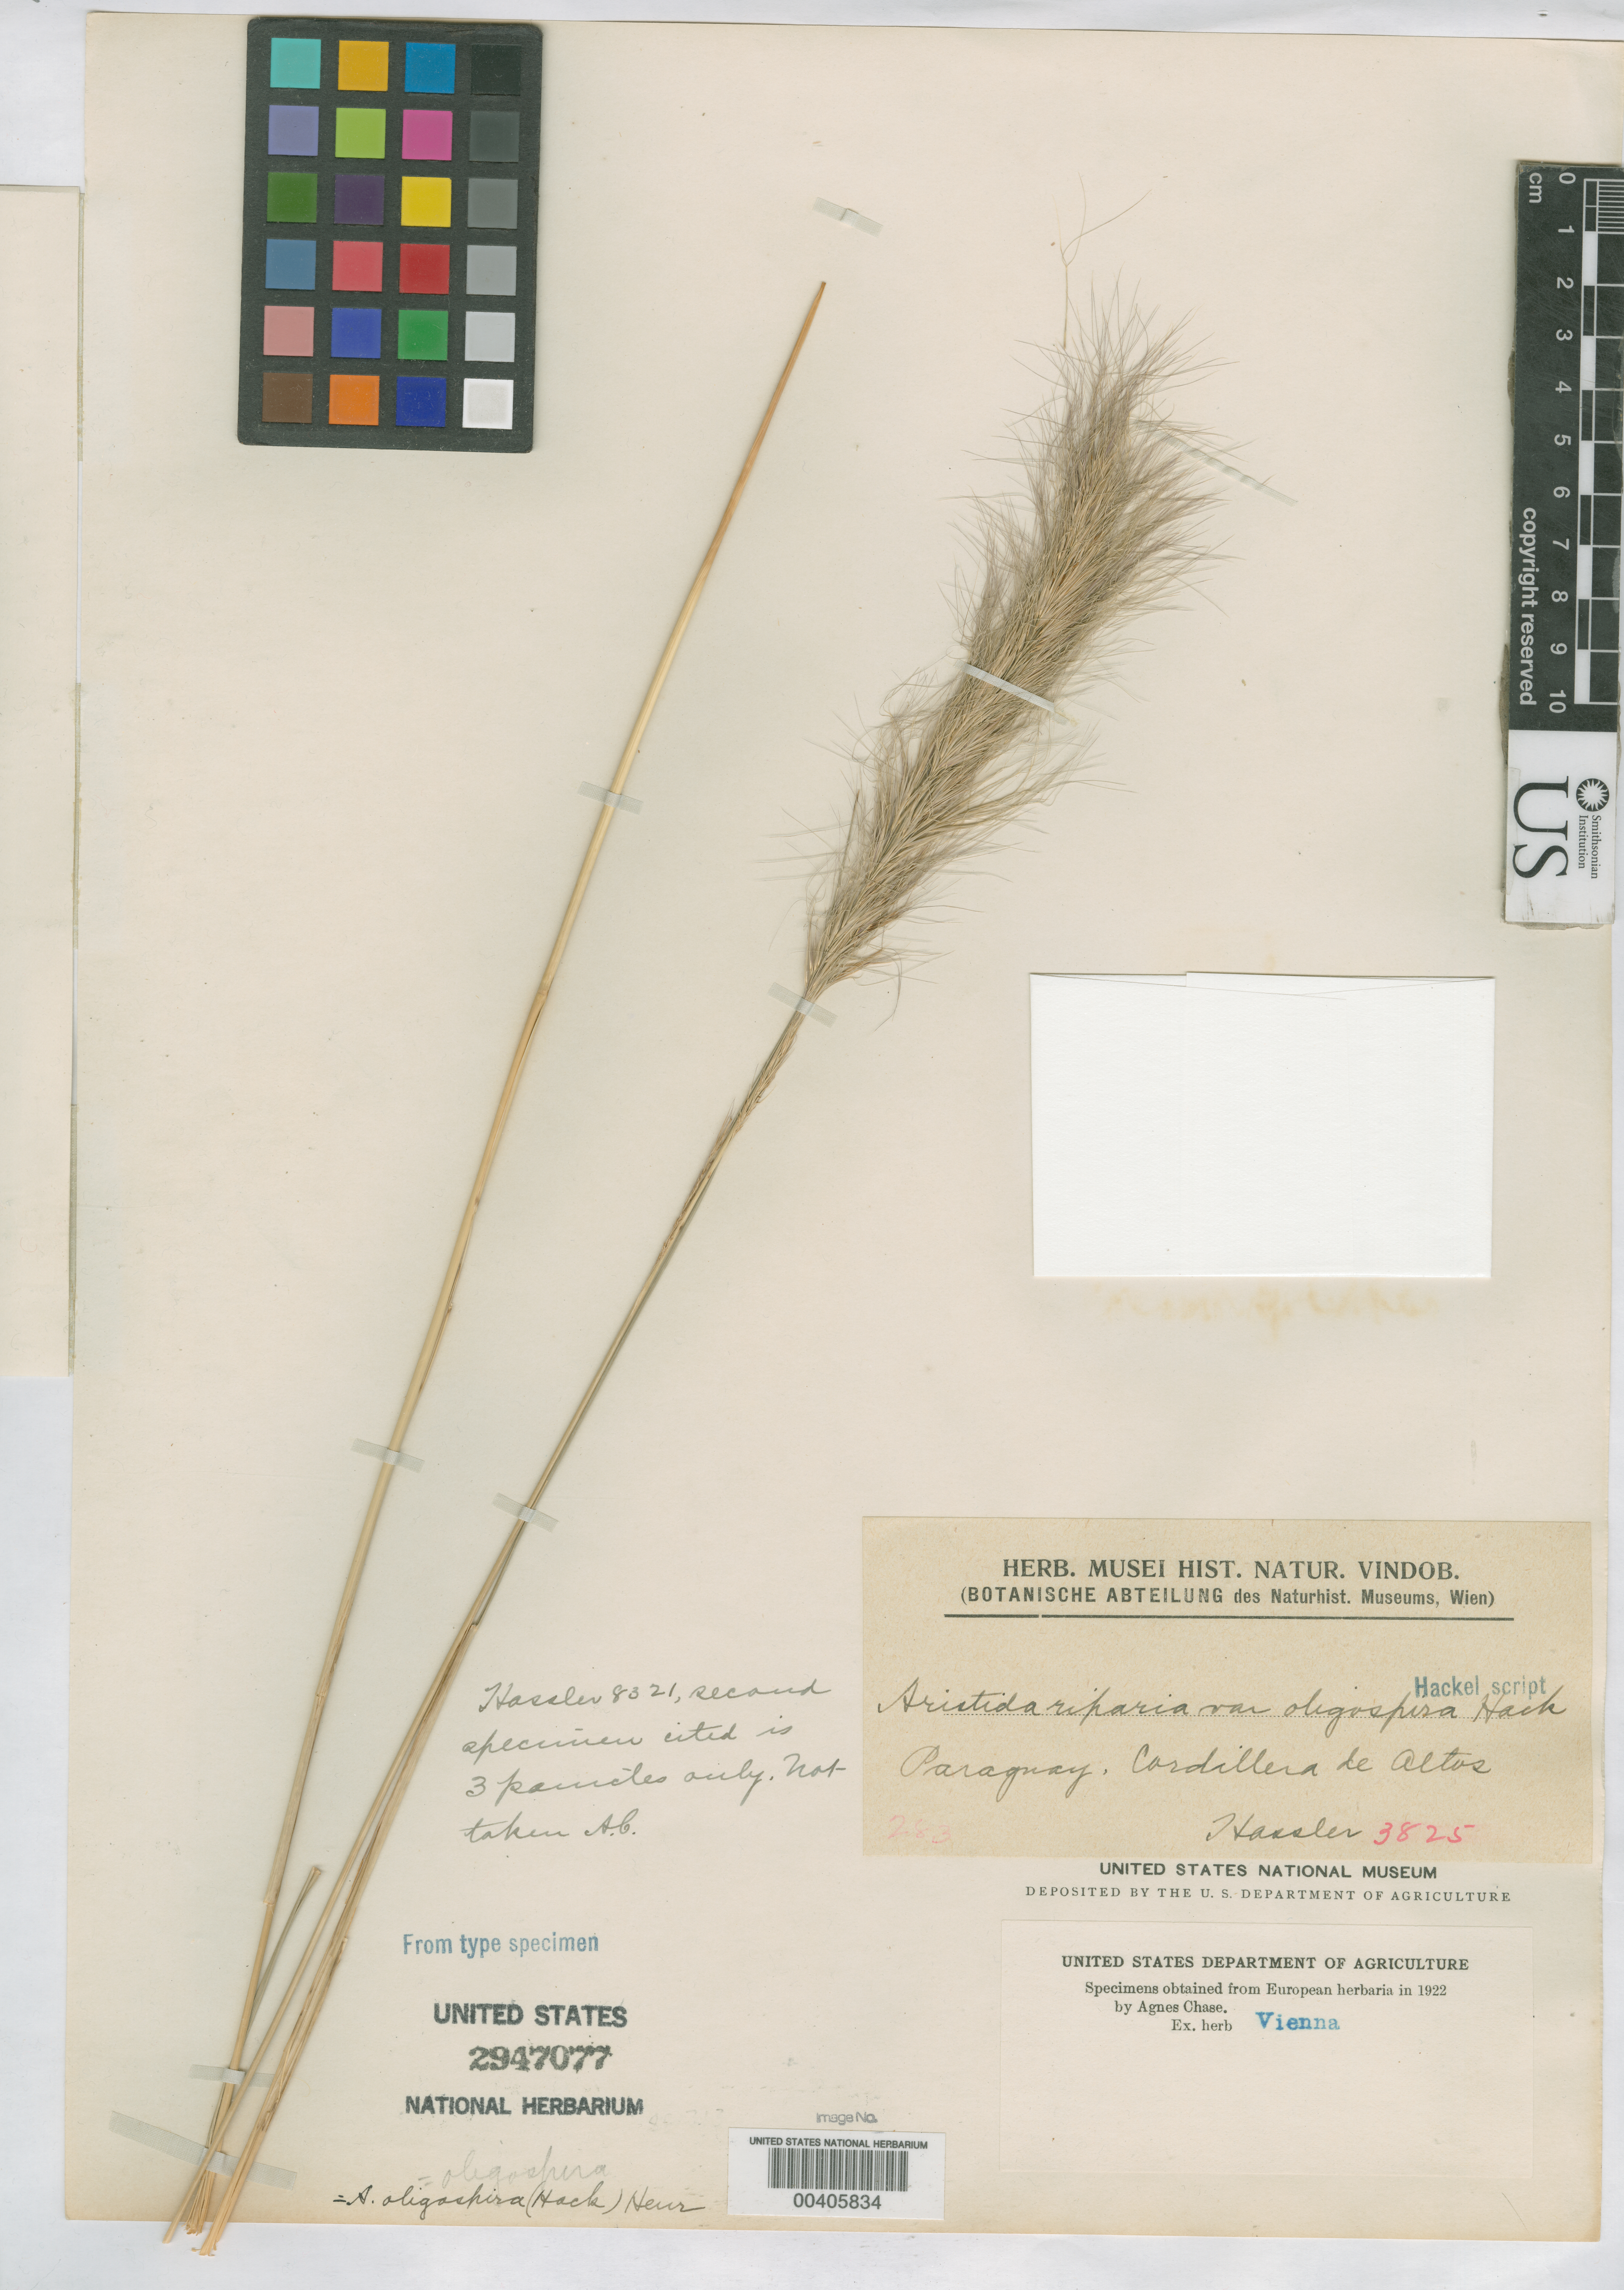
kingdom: Plantae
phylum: Tracheophyta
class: Liliopsida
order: Poales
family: Poaceae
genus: Aristida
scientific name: Aristida riparia var. oligospira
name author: Hack.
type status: Type Collection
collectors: E. Hassler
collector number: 3825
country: Paraguay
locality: Cordillera de Altos, upper Apa River.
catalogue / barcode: US 2947077